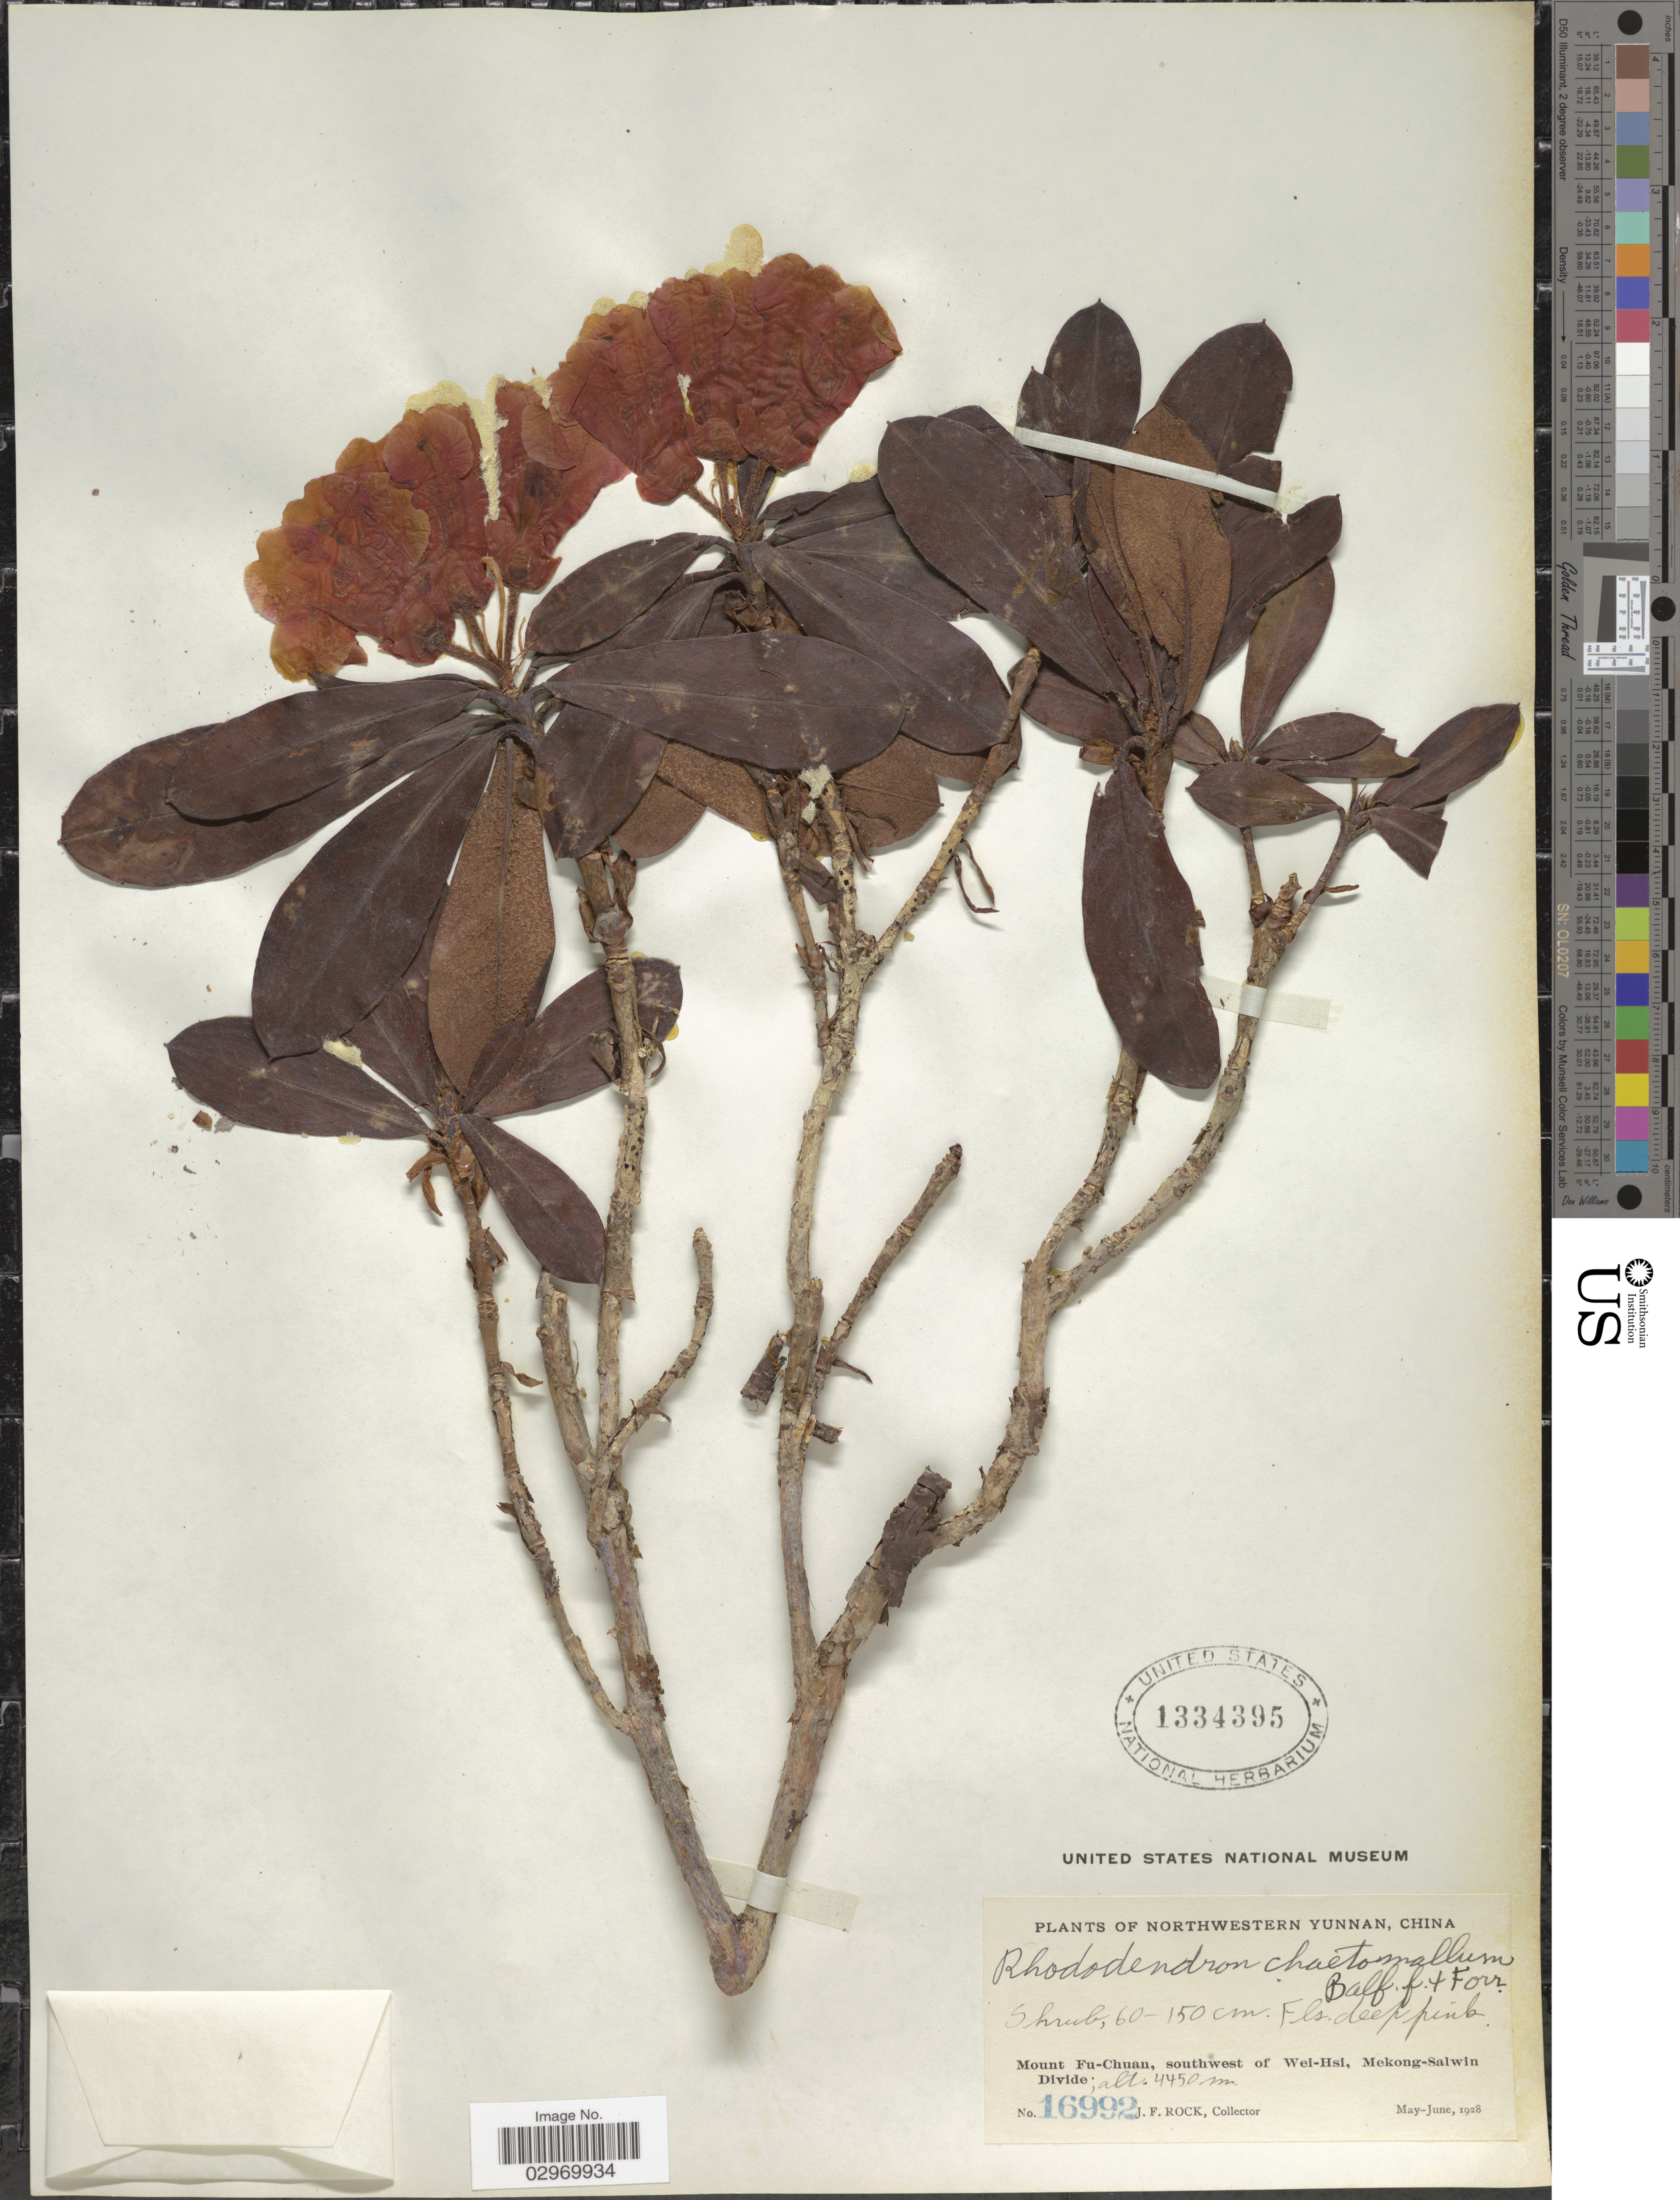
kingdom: Plantae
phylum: Tracheophyta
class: Magnoliopsida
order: Ericales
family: Ericaceae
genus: Rhododendron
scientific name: Rhododendron chaetomallum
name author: Balf. f. & Forrest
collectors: J. Rock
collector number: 16992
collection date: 1928-05/1928-06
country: China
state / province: Yunnan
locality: Northwestern Yunnan, Mount Fu-Chuan, southwest of Wei-Hsi, Mekong-Salwin Divide.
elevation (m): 4450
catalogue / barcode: US 1334395